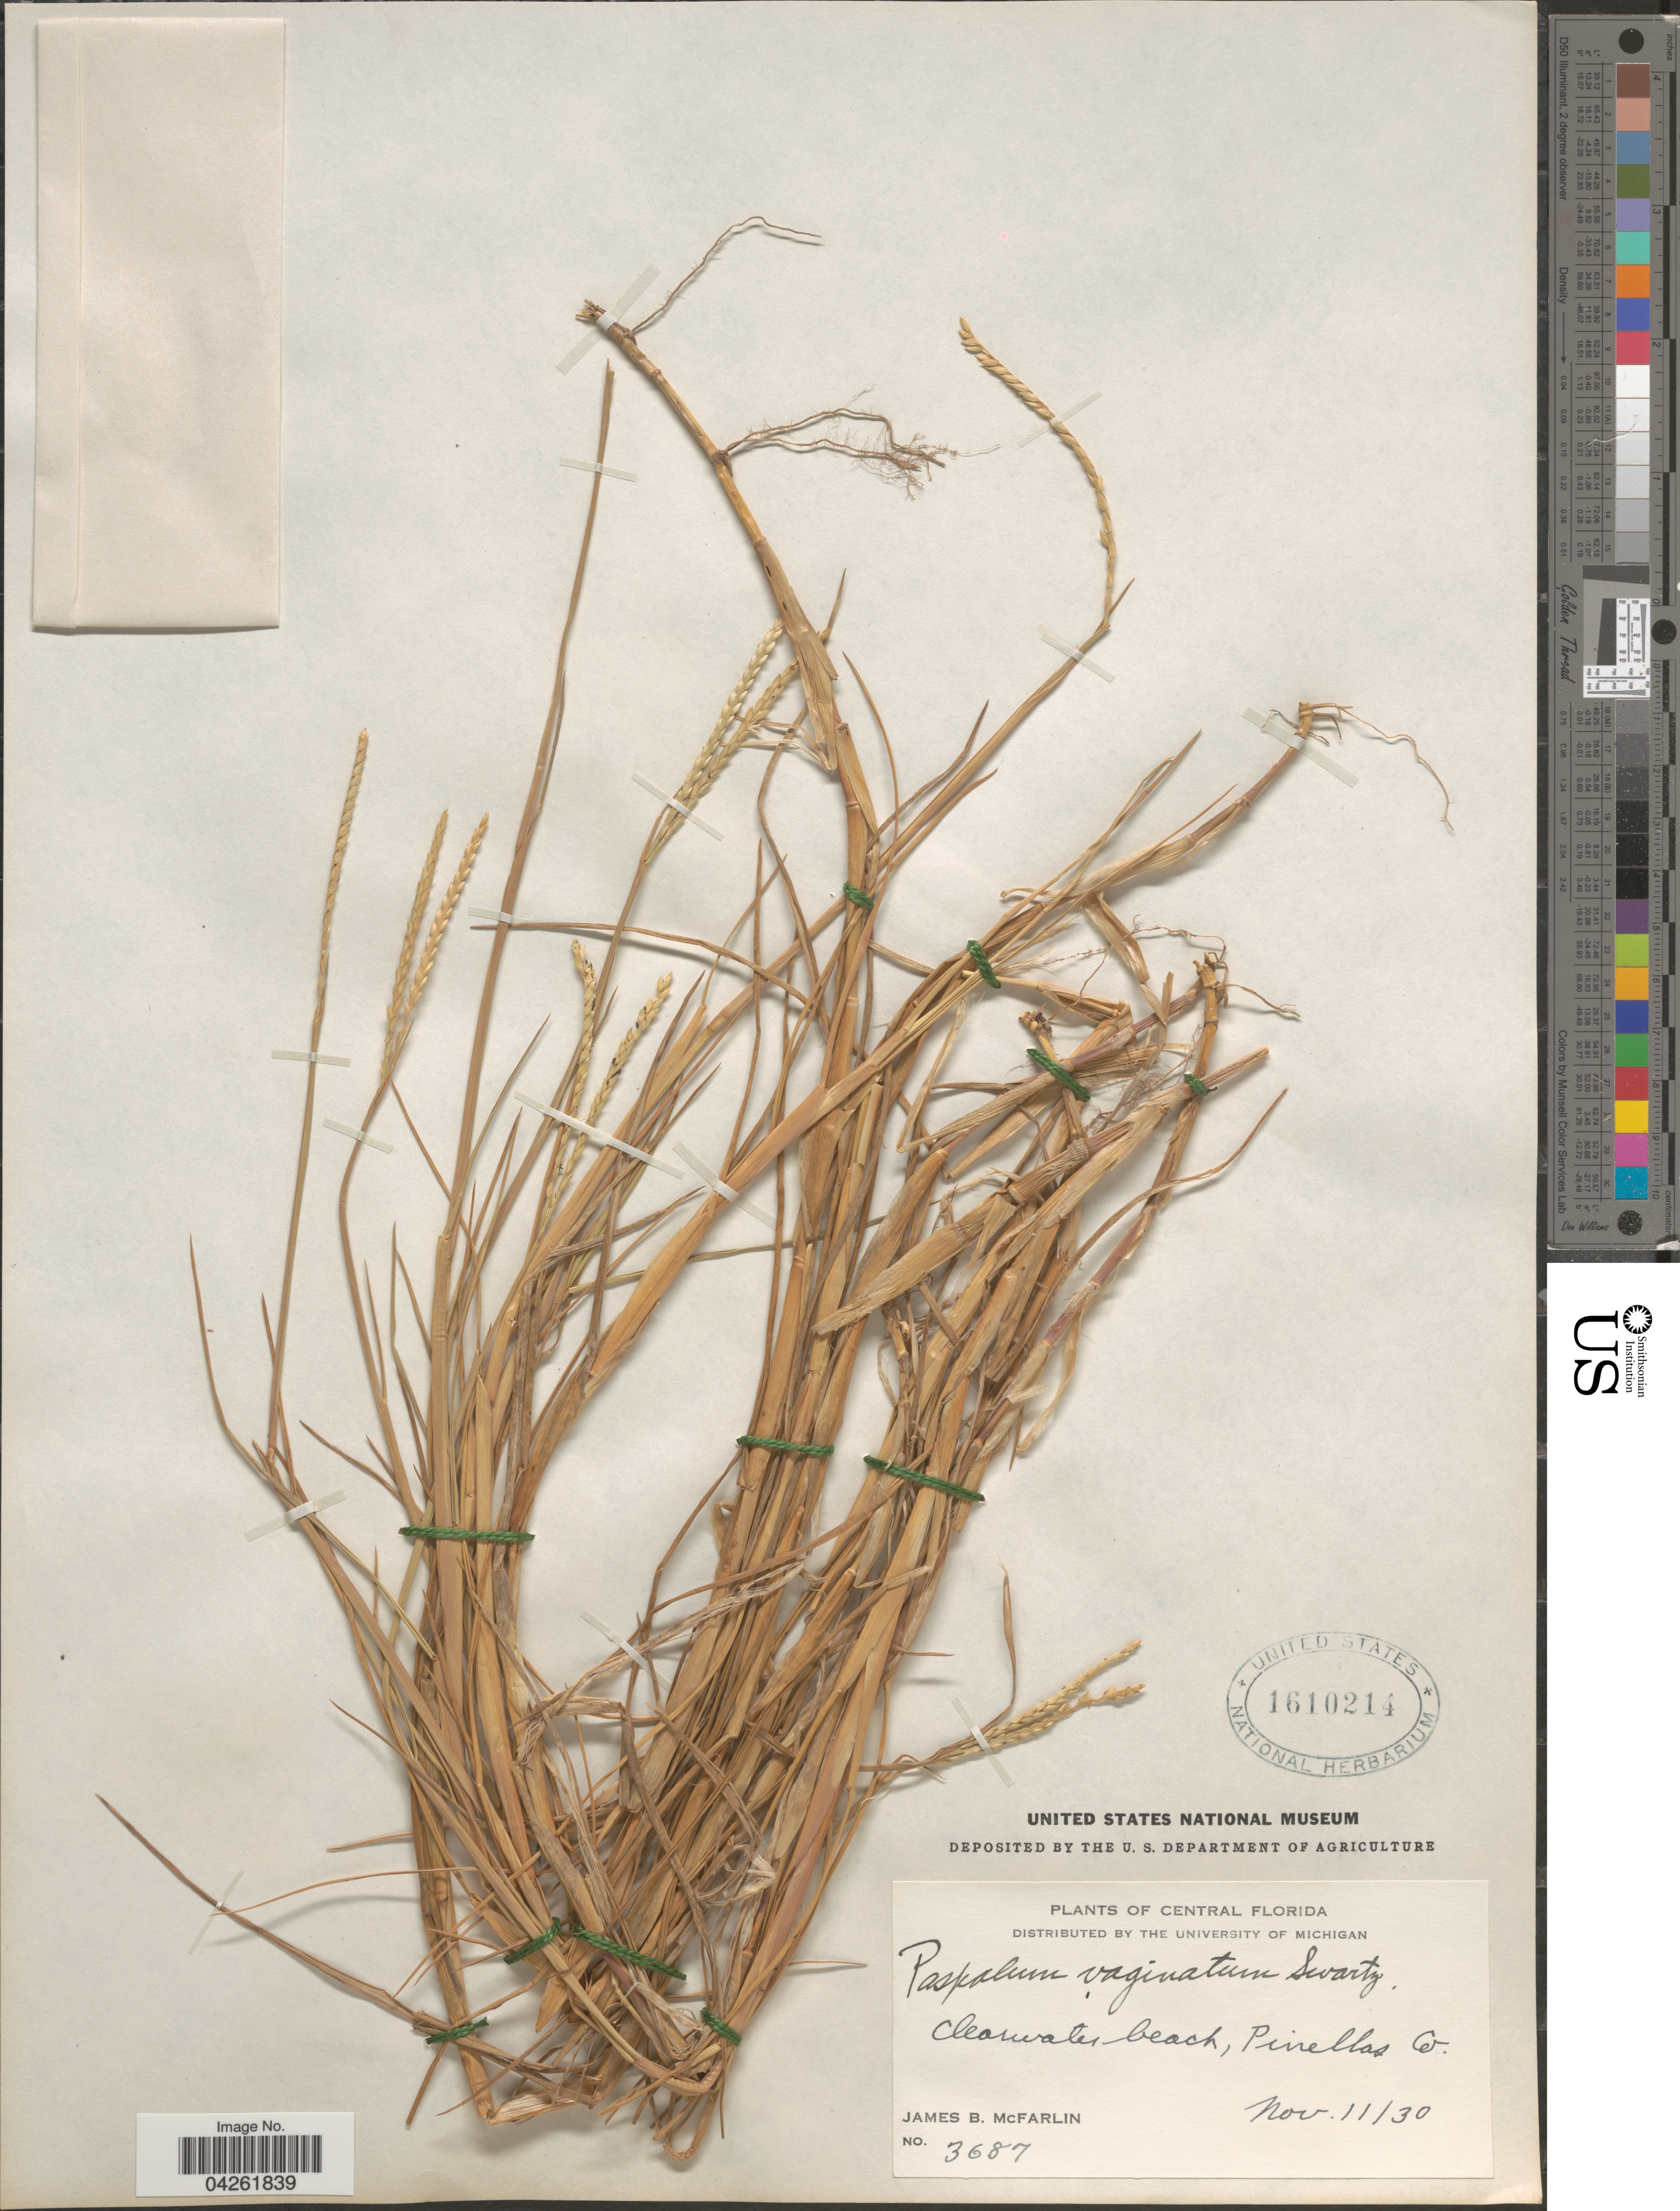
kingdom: Plantae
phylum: Tracheophyta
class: Liliopsida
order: Poales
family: Poaceae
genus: Paspalum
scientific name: Paspalum distichum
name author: L.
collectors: J. McFarlin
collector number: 3687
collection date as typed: Transcribed d/m/y: 11/11/30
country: United States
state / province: Florida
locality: Central Florida. Clearwater beach, Pinellos Co.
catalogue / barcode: US 1610214